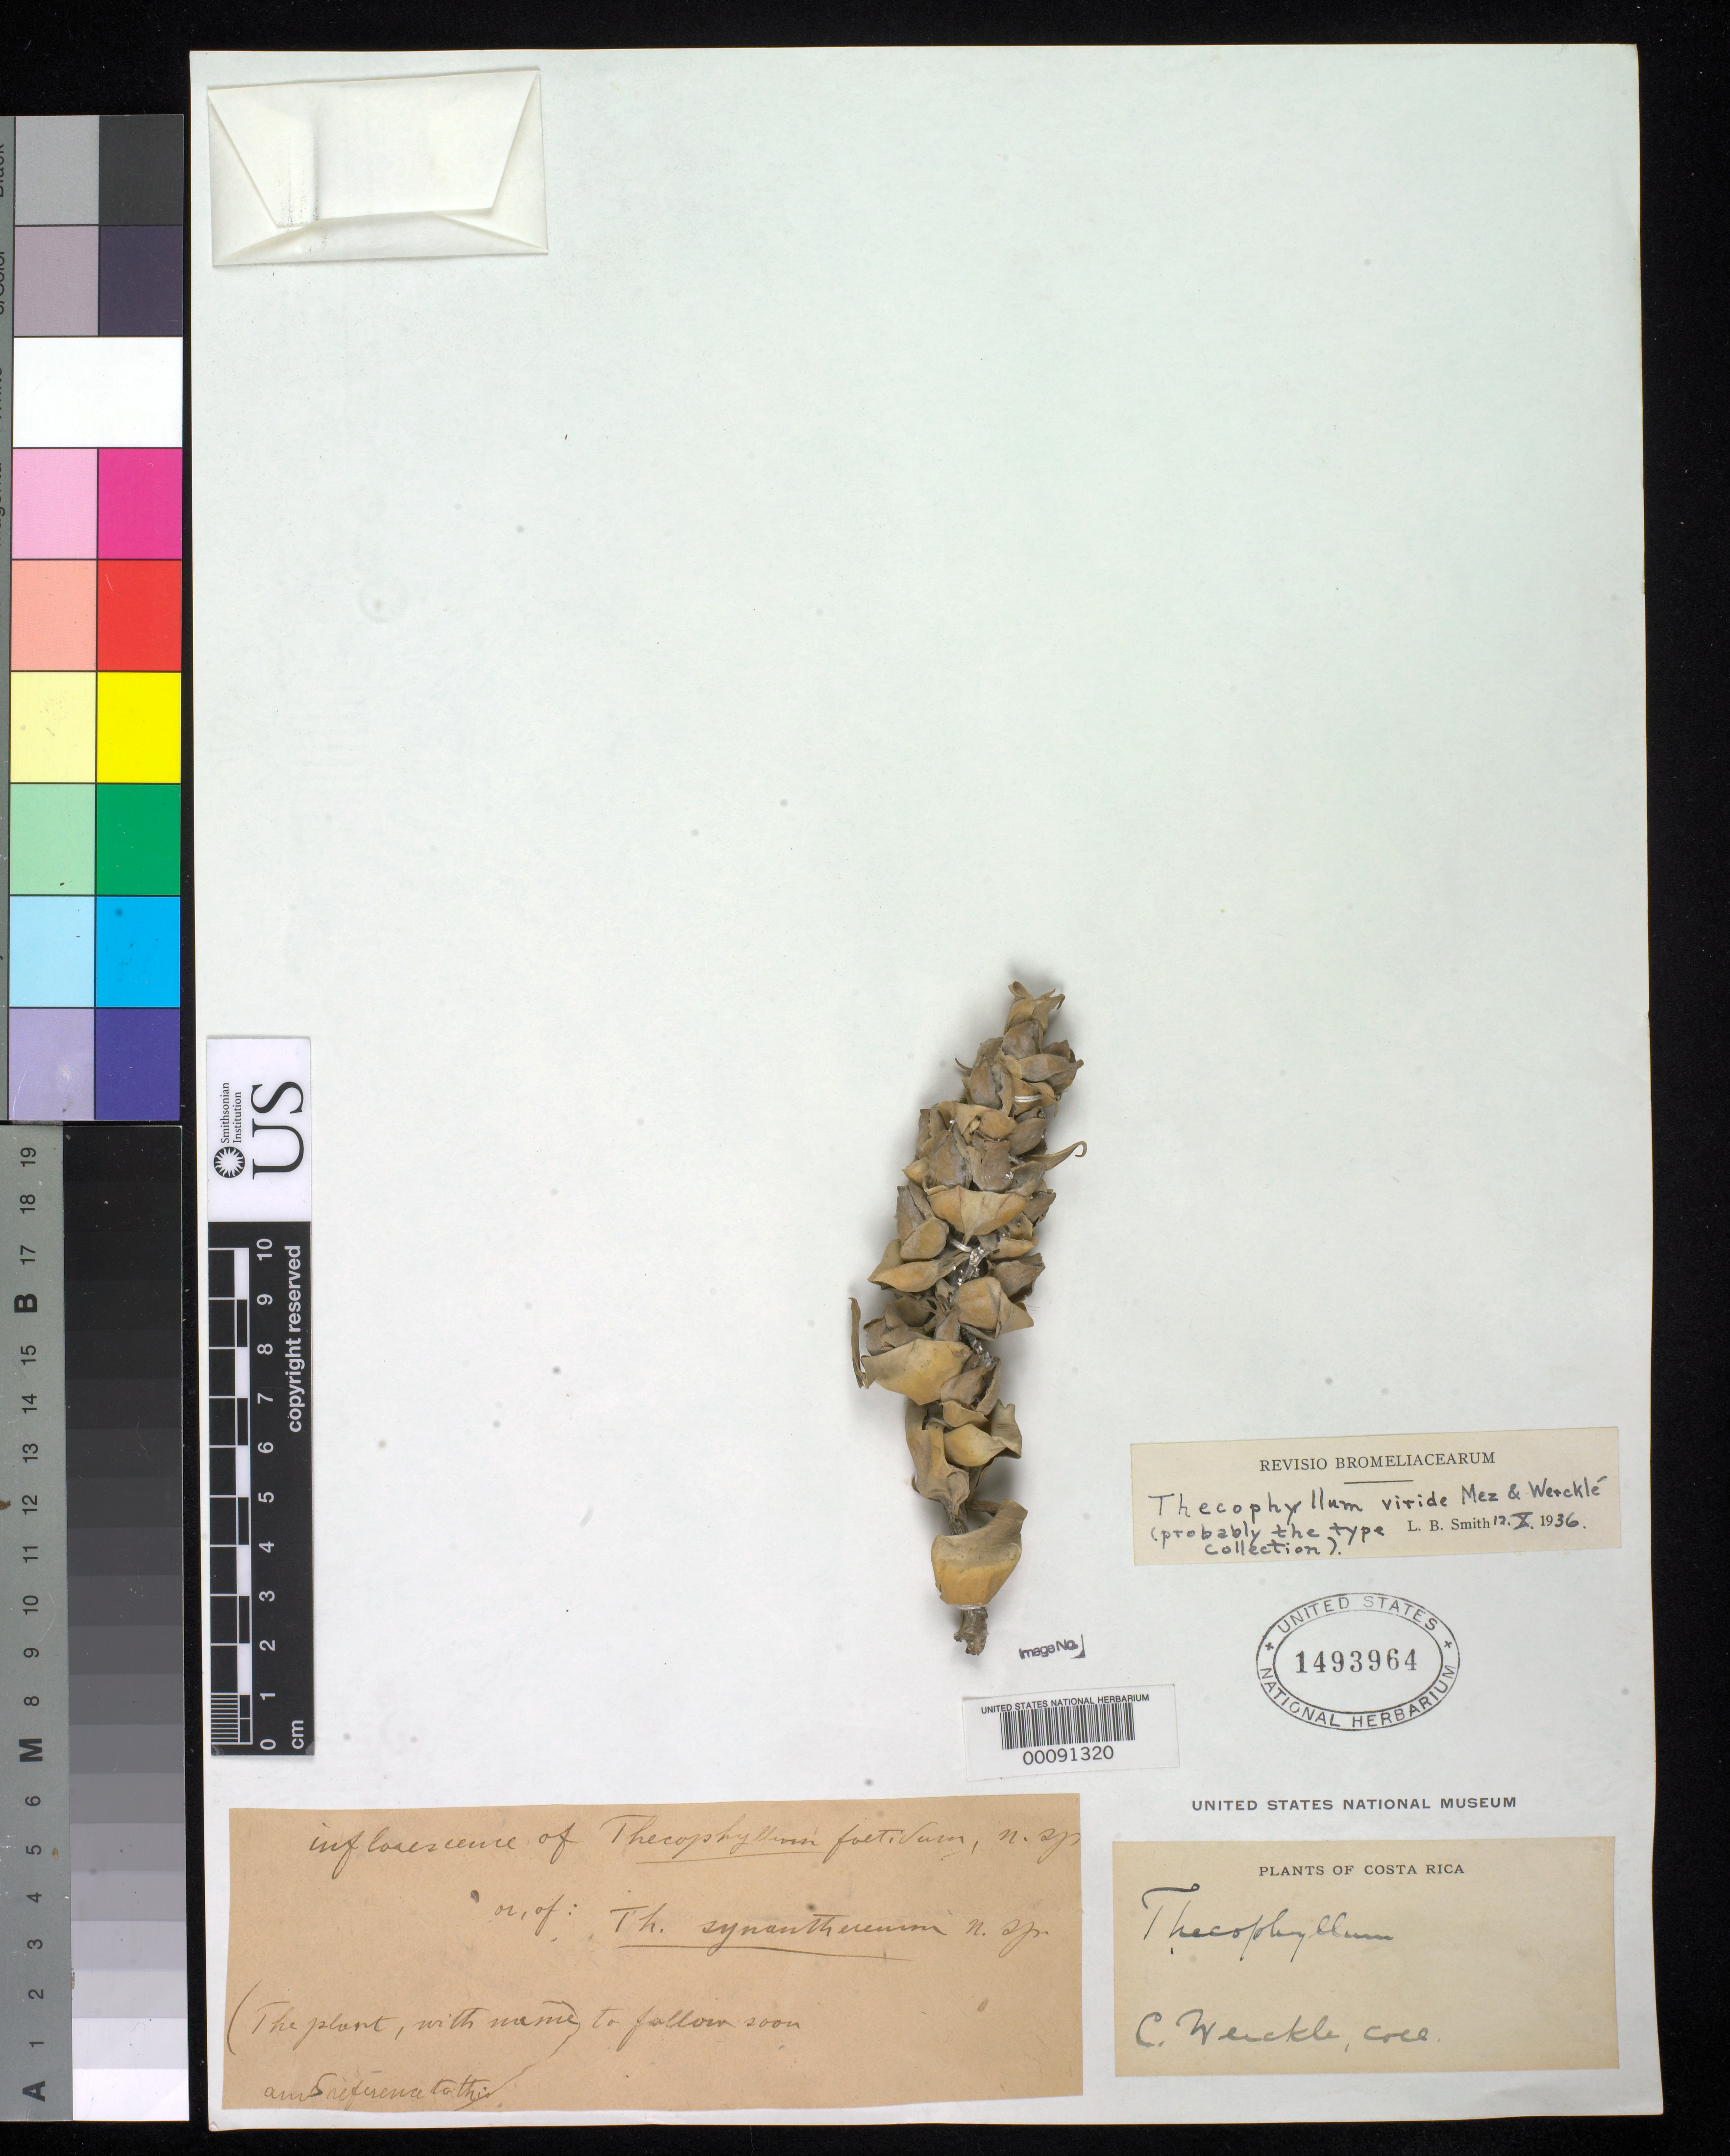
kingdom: Plantae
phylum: Tracheophyta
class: Liliopsida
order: Poales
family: Bromeliaceae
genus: Thecophyllum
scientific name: Thecophyllum viride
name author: Mez & Wercklé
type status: Isotype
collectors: C. C Wercklé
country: Costa Rica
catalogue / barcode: US 1493964